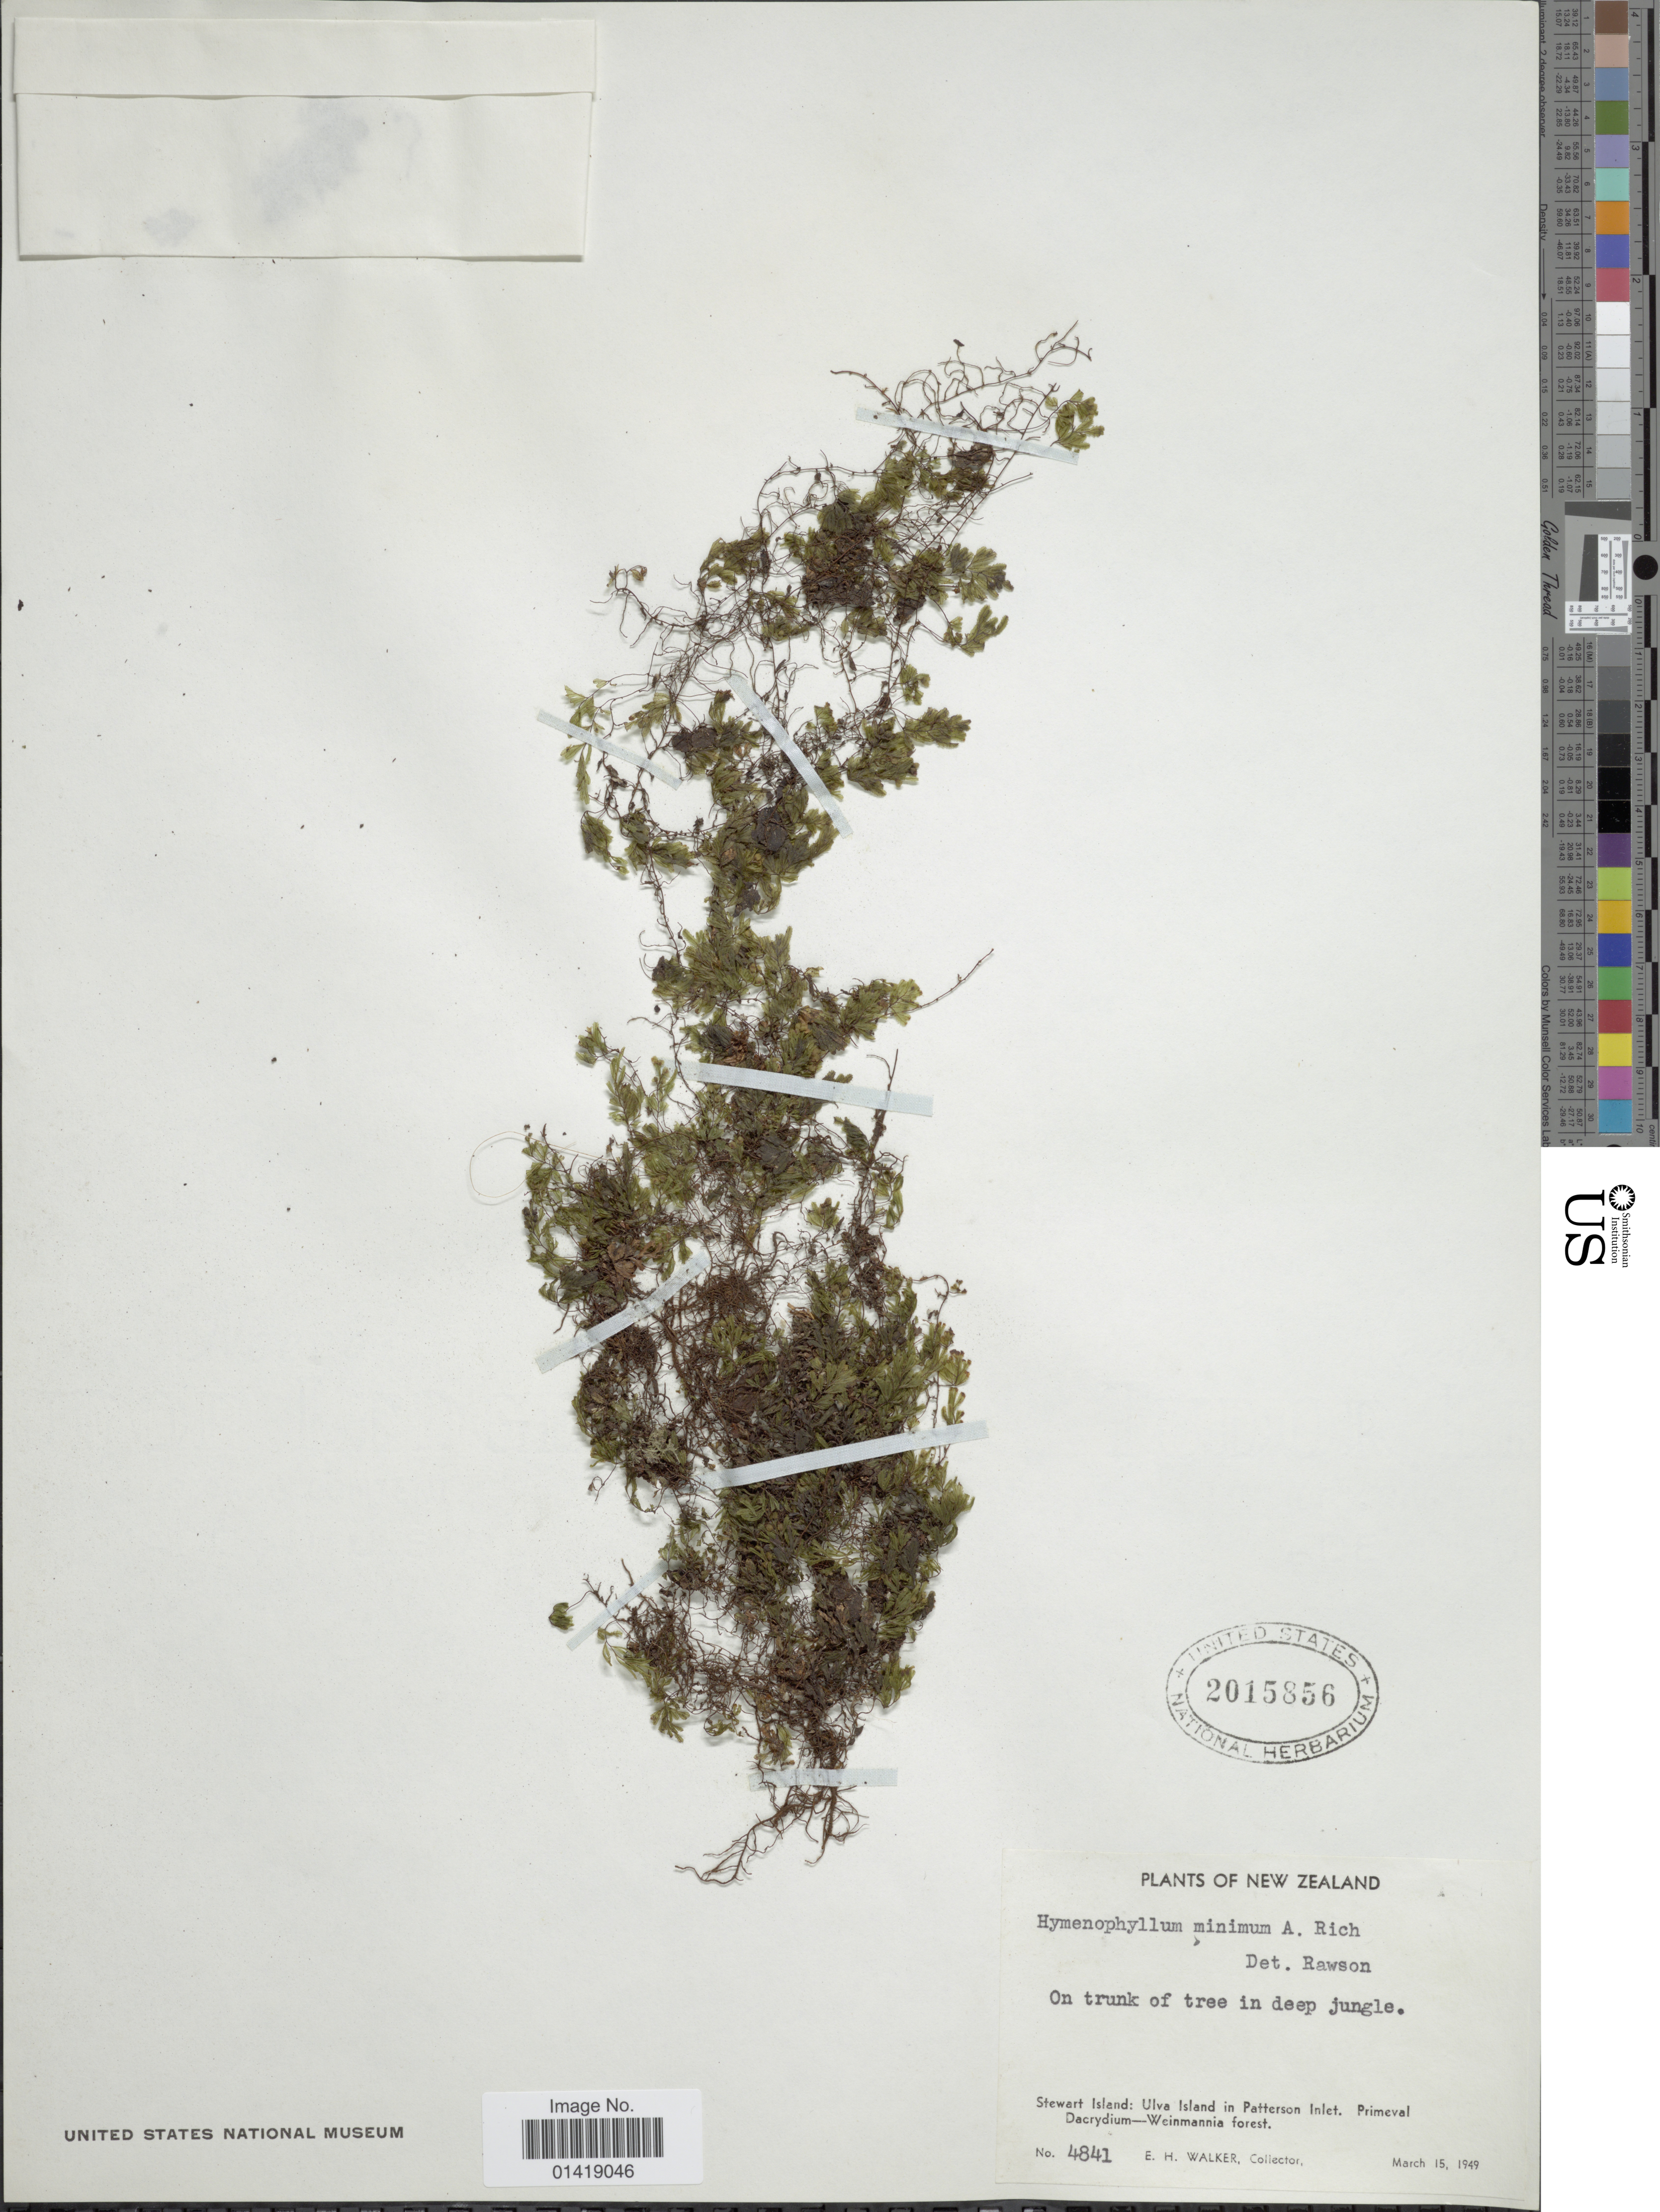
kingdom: Plantae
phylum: Tracheophyta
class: Polypodiopsida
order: Hymenophyllales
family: Hymenophyllaceae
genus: Hymenophyllum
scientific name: Hymenophyllum minimum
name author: A. Rich.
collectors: E. H. Walker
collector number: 4841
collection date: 1949-03-15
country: New Zealand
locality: Stewart Island: Ulva Island in Patterson Inlet.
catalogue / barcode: US 2015856